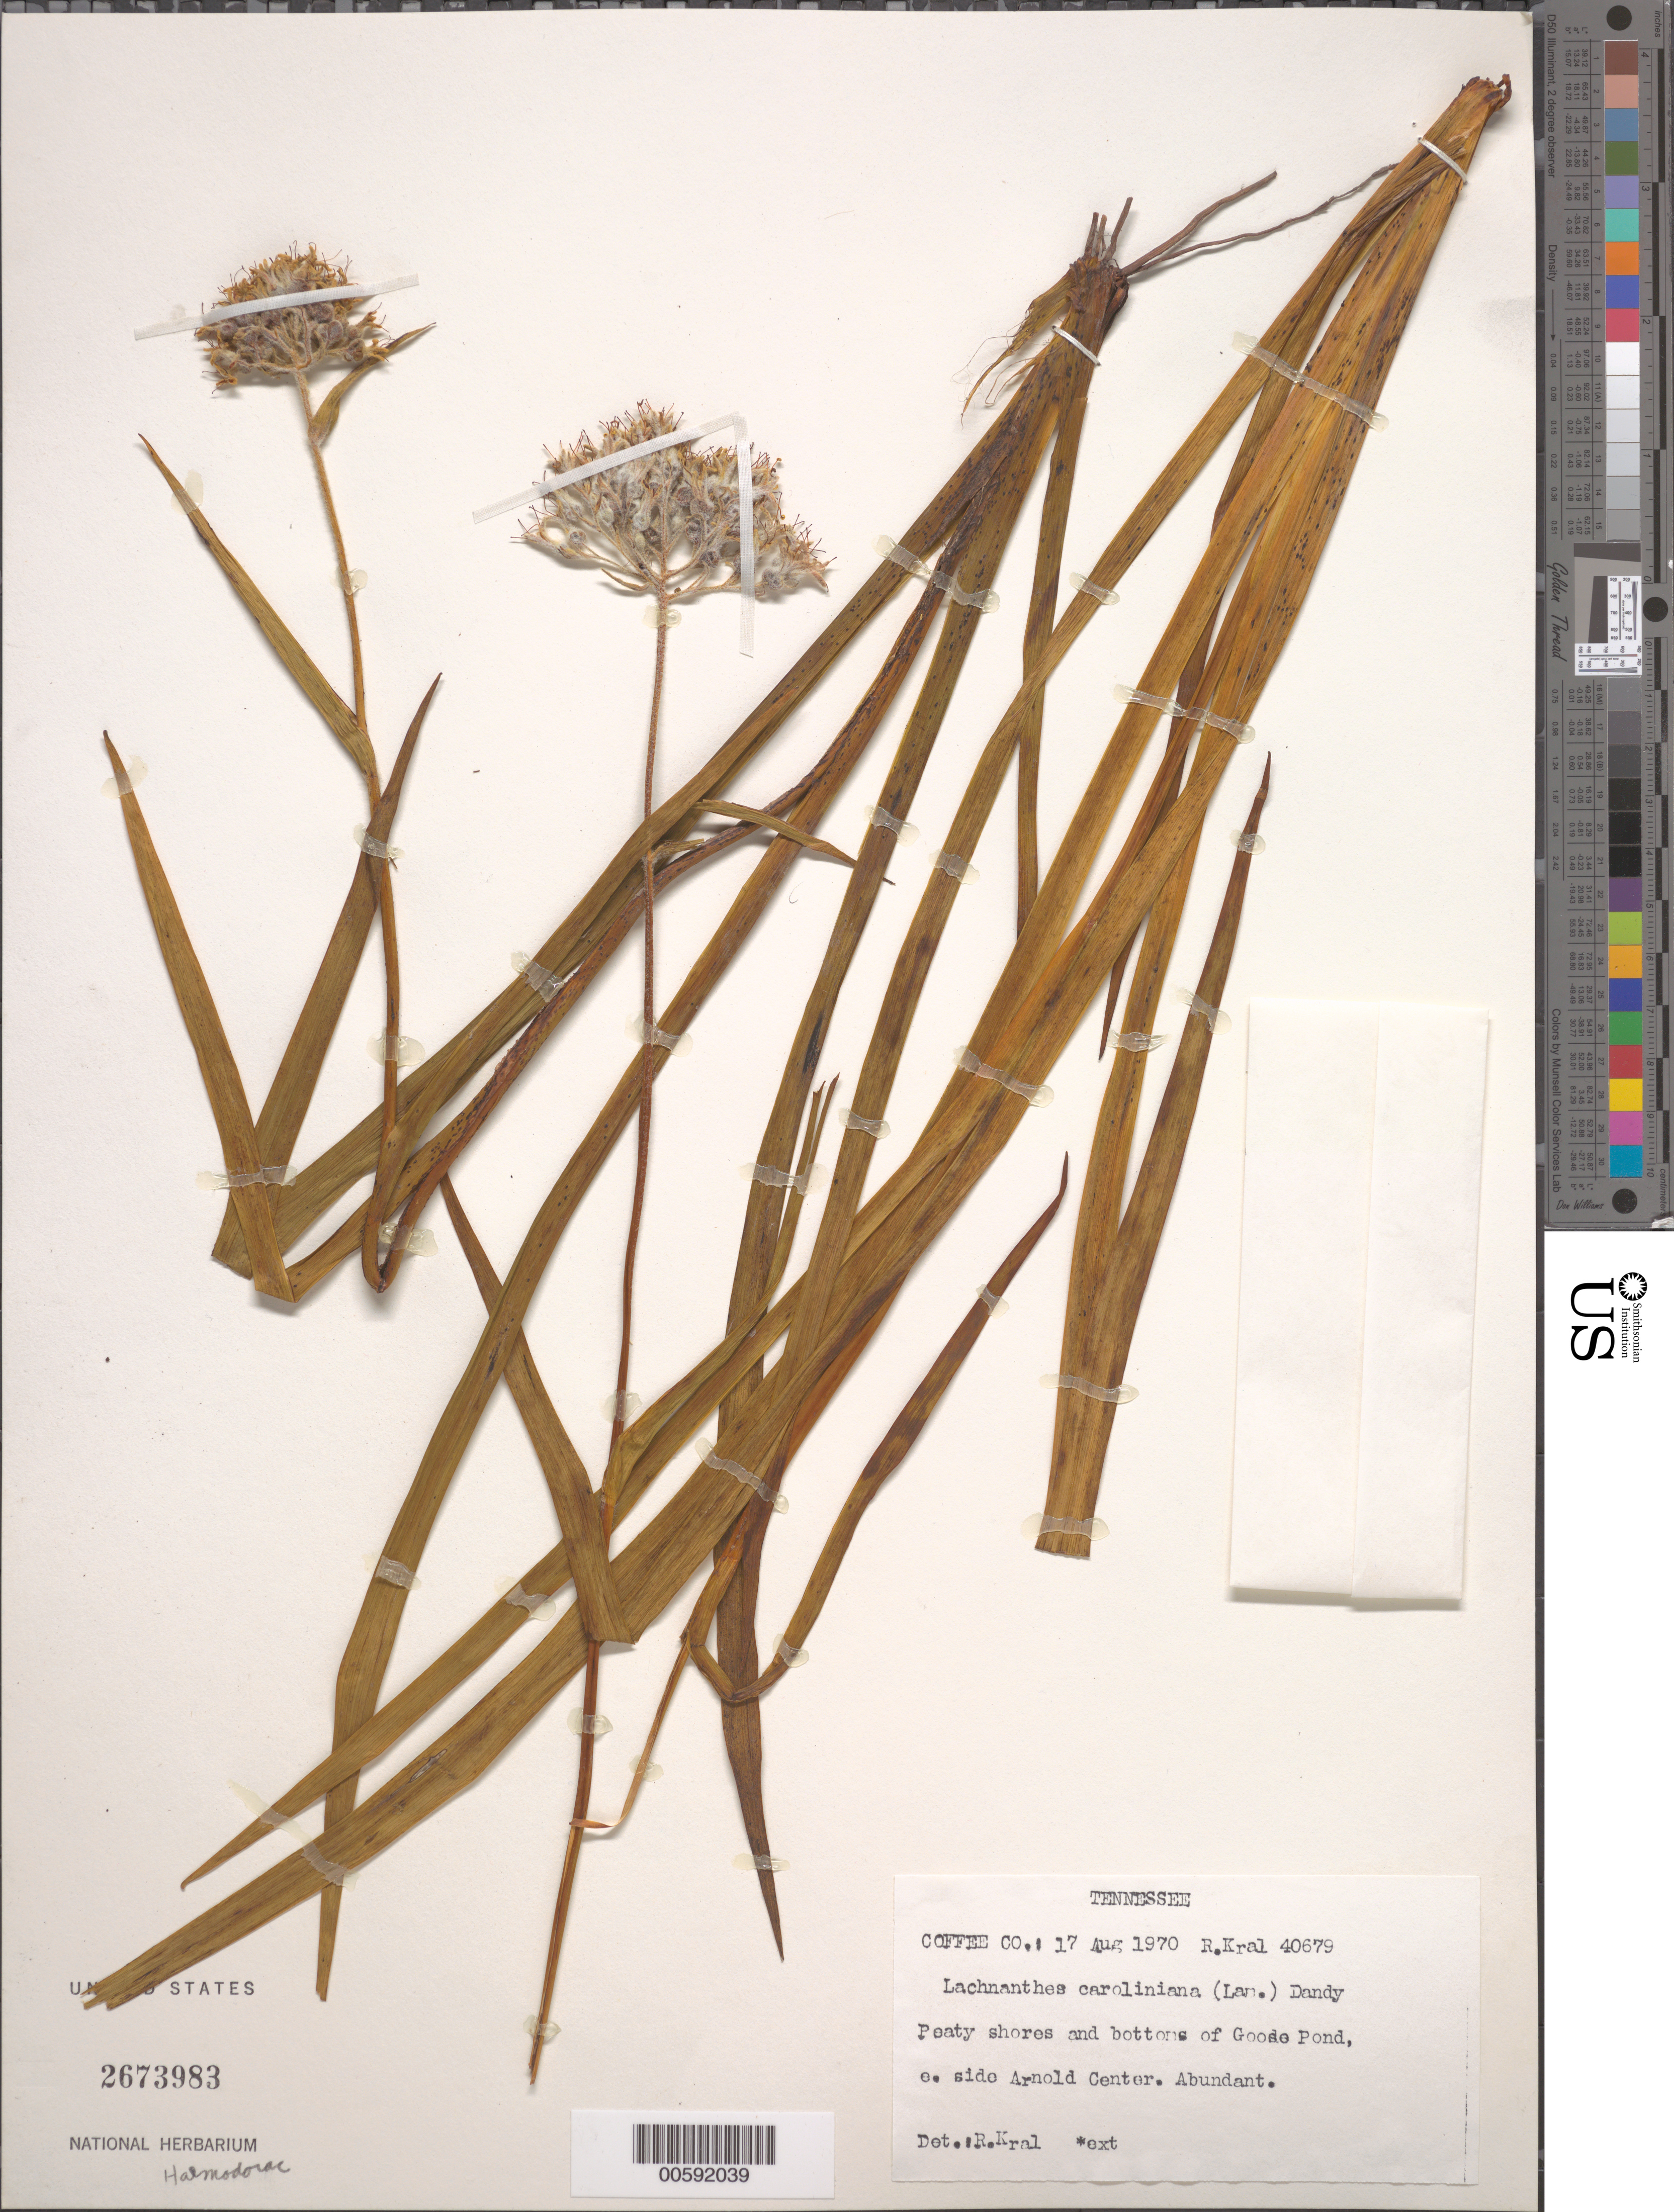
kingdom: Plantae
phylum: Tracheophyta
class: Liliopsida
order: Commelinales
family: Haemodoraceae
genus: Lachnanthes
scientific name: Lachnanthes caroliniana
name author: (Lam.) Dandy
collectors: R. Kral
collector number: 40679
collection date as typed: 17 Aug 1970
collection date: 1970-08-17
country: United States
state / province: Tennessee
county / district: Coffee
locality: Goose Pond, E side of Arnold Center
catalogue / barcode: US 2673983